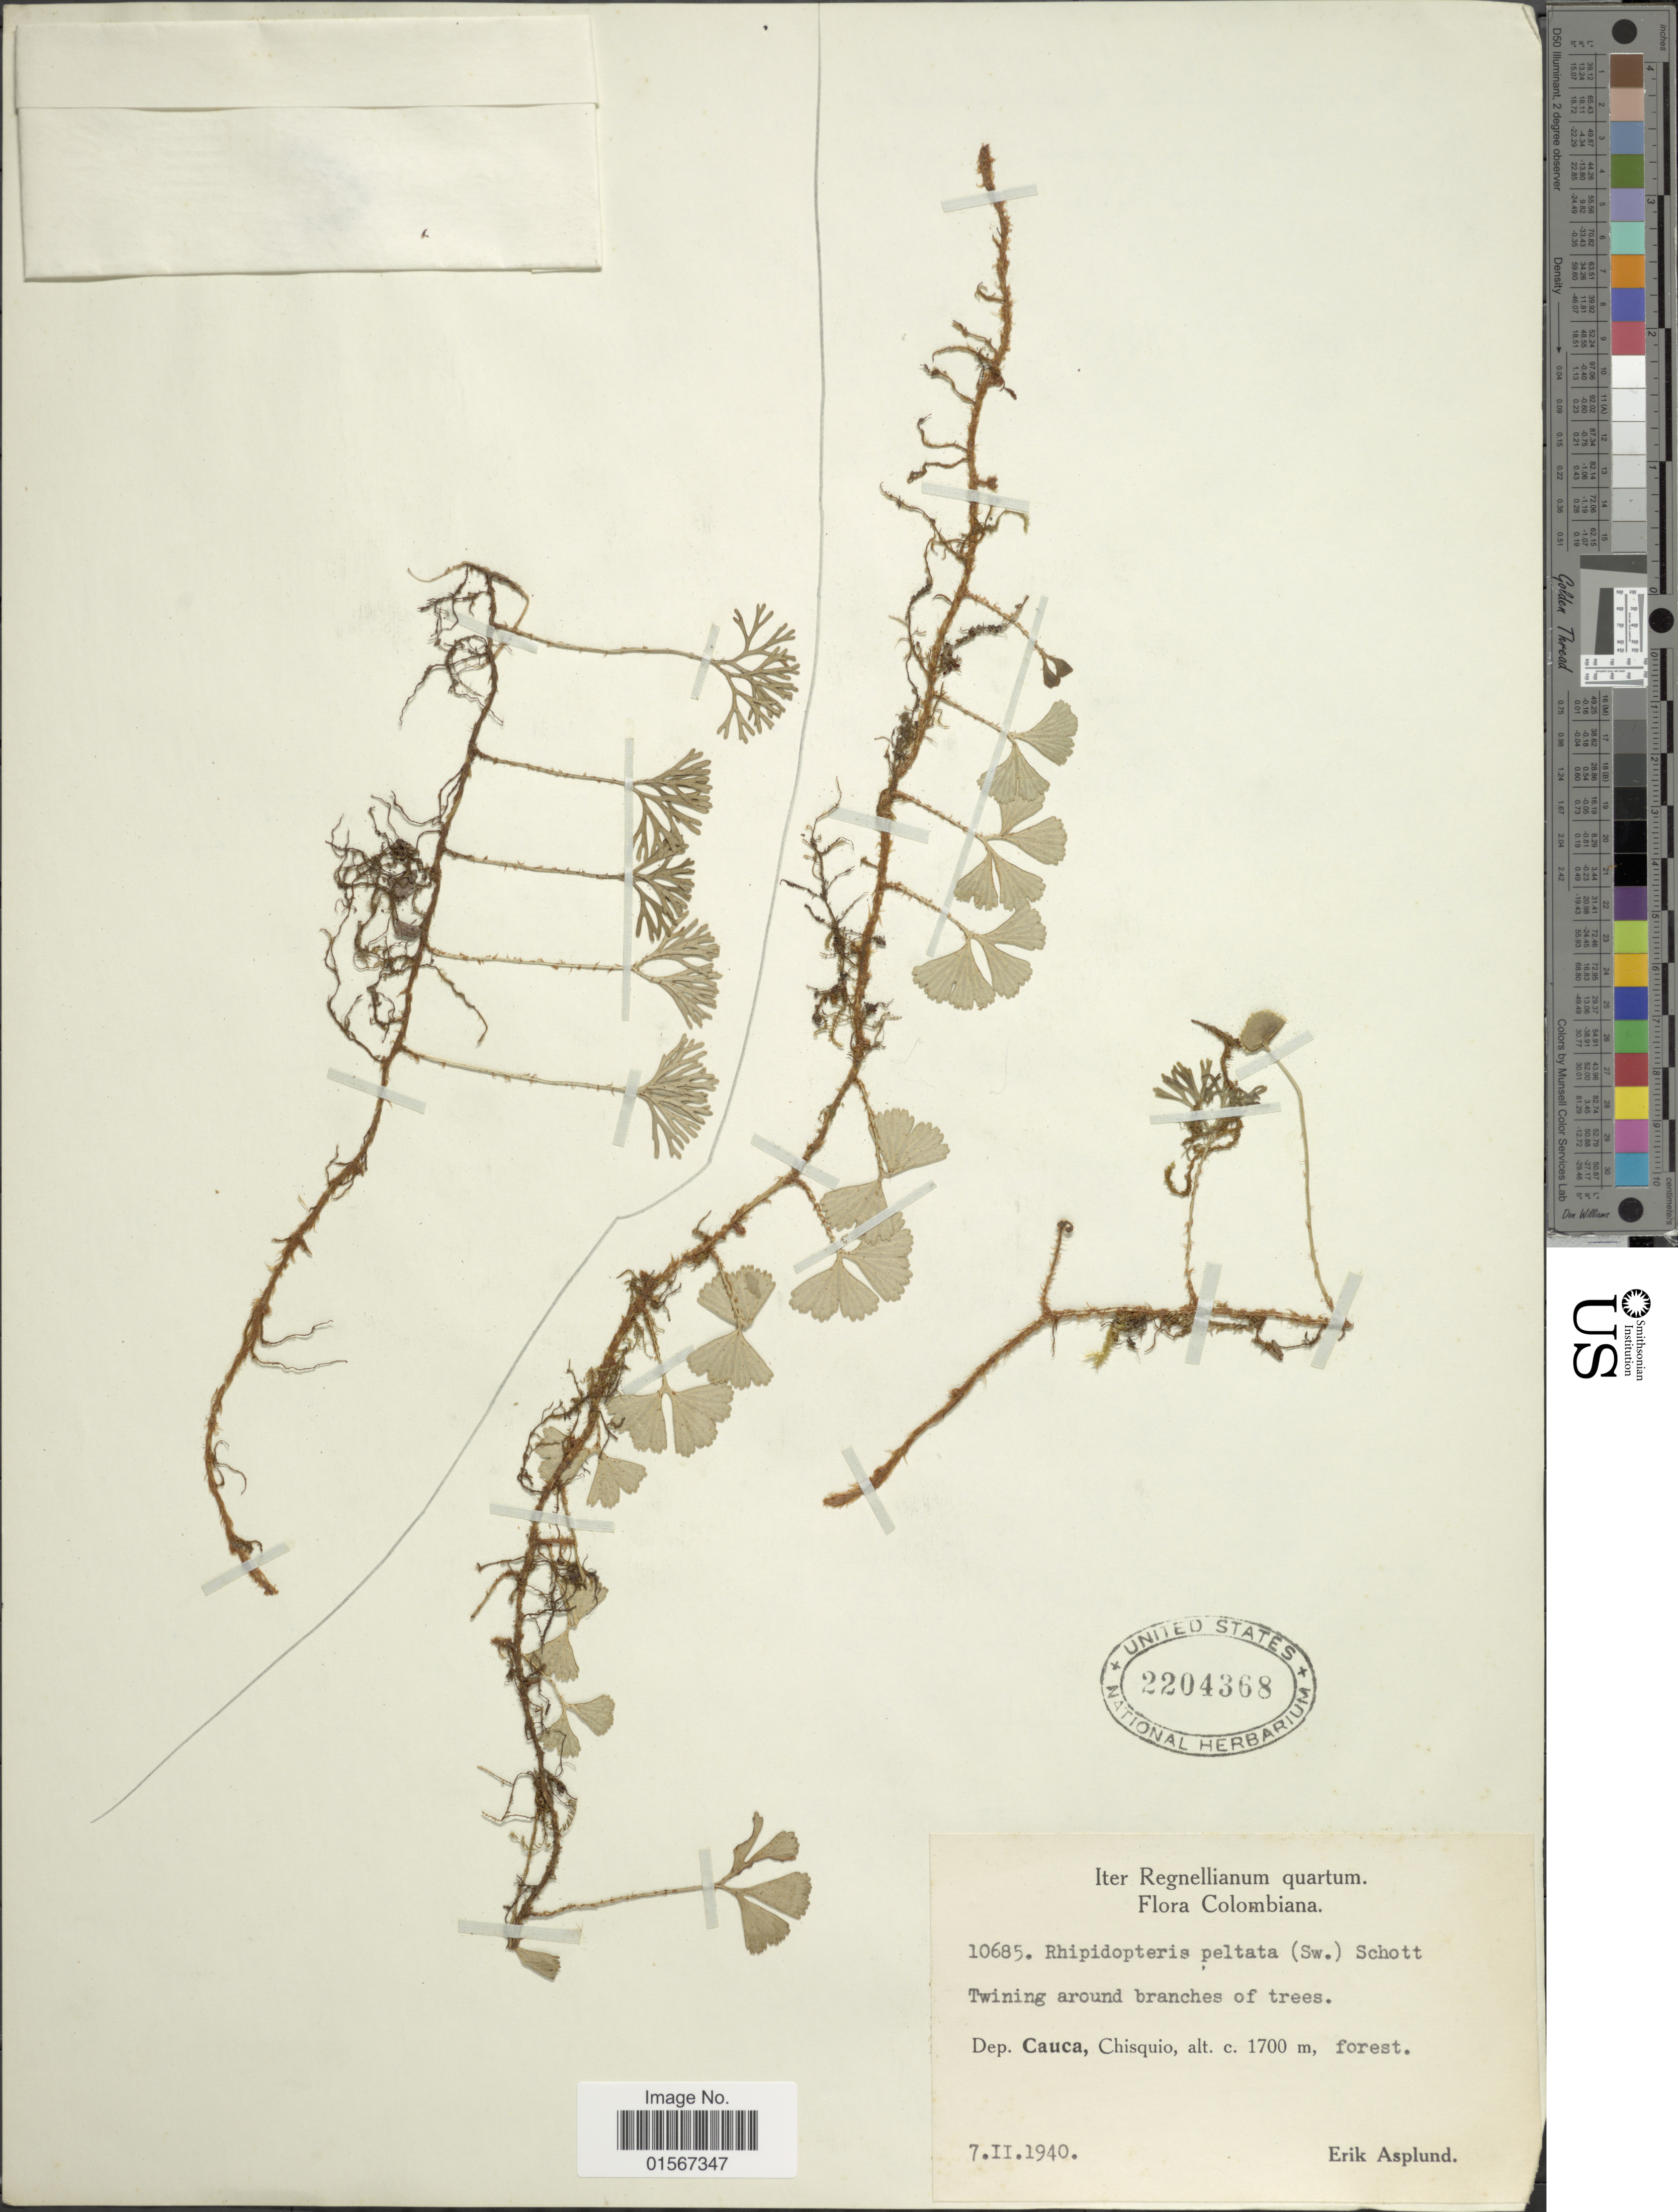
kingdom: Plantae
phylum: Tracheophyta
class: Polypodiopsida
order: Polypodiales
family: Dryopteridaceae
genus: Elaphoglossum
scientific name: Elaphoglossum peltatum f. flabellatum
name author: (Humb. & Bonpl. ex Willd.) Mickel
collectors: E. Asplund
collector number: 10685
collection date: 1940-02-07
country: Colombia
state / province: Cauca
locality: Colombiana, Dep. Cauca, Chisquio.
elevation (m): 1700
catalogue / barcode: US 2204368